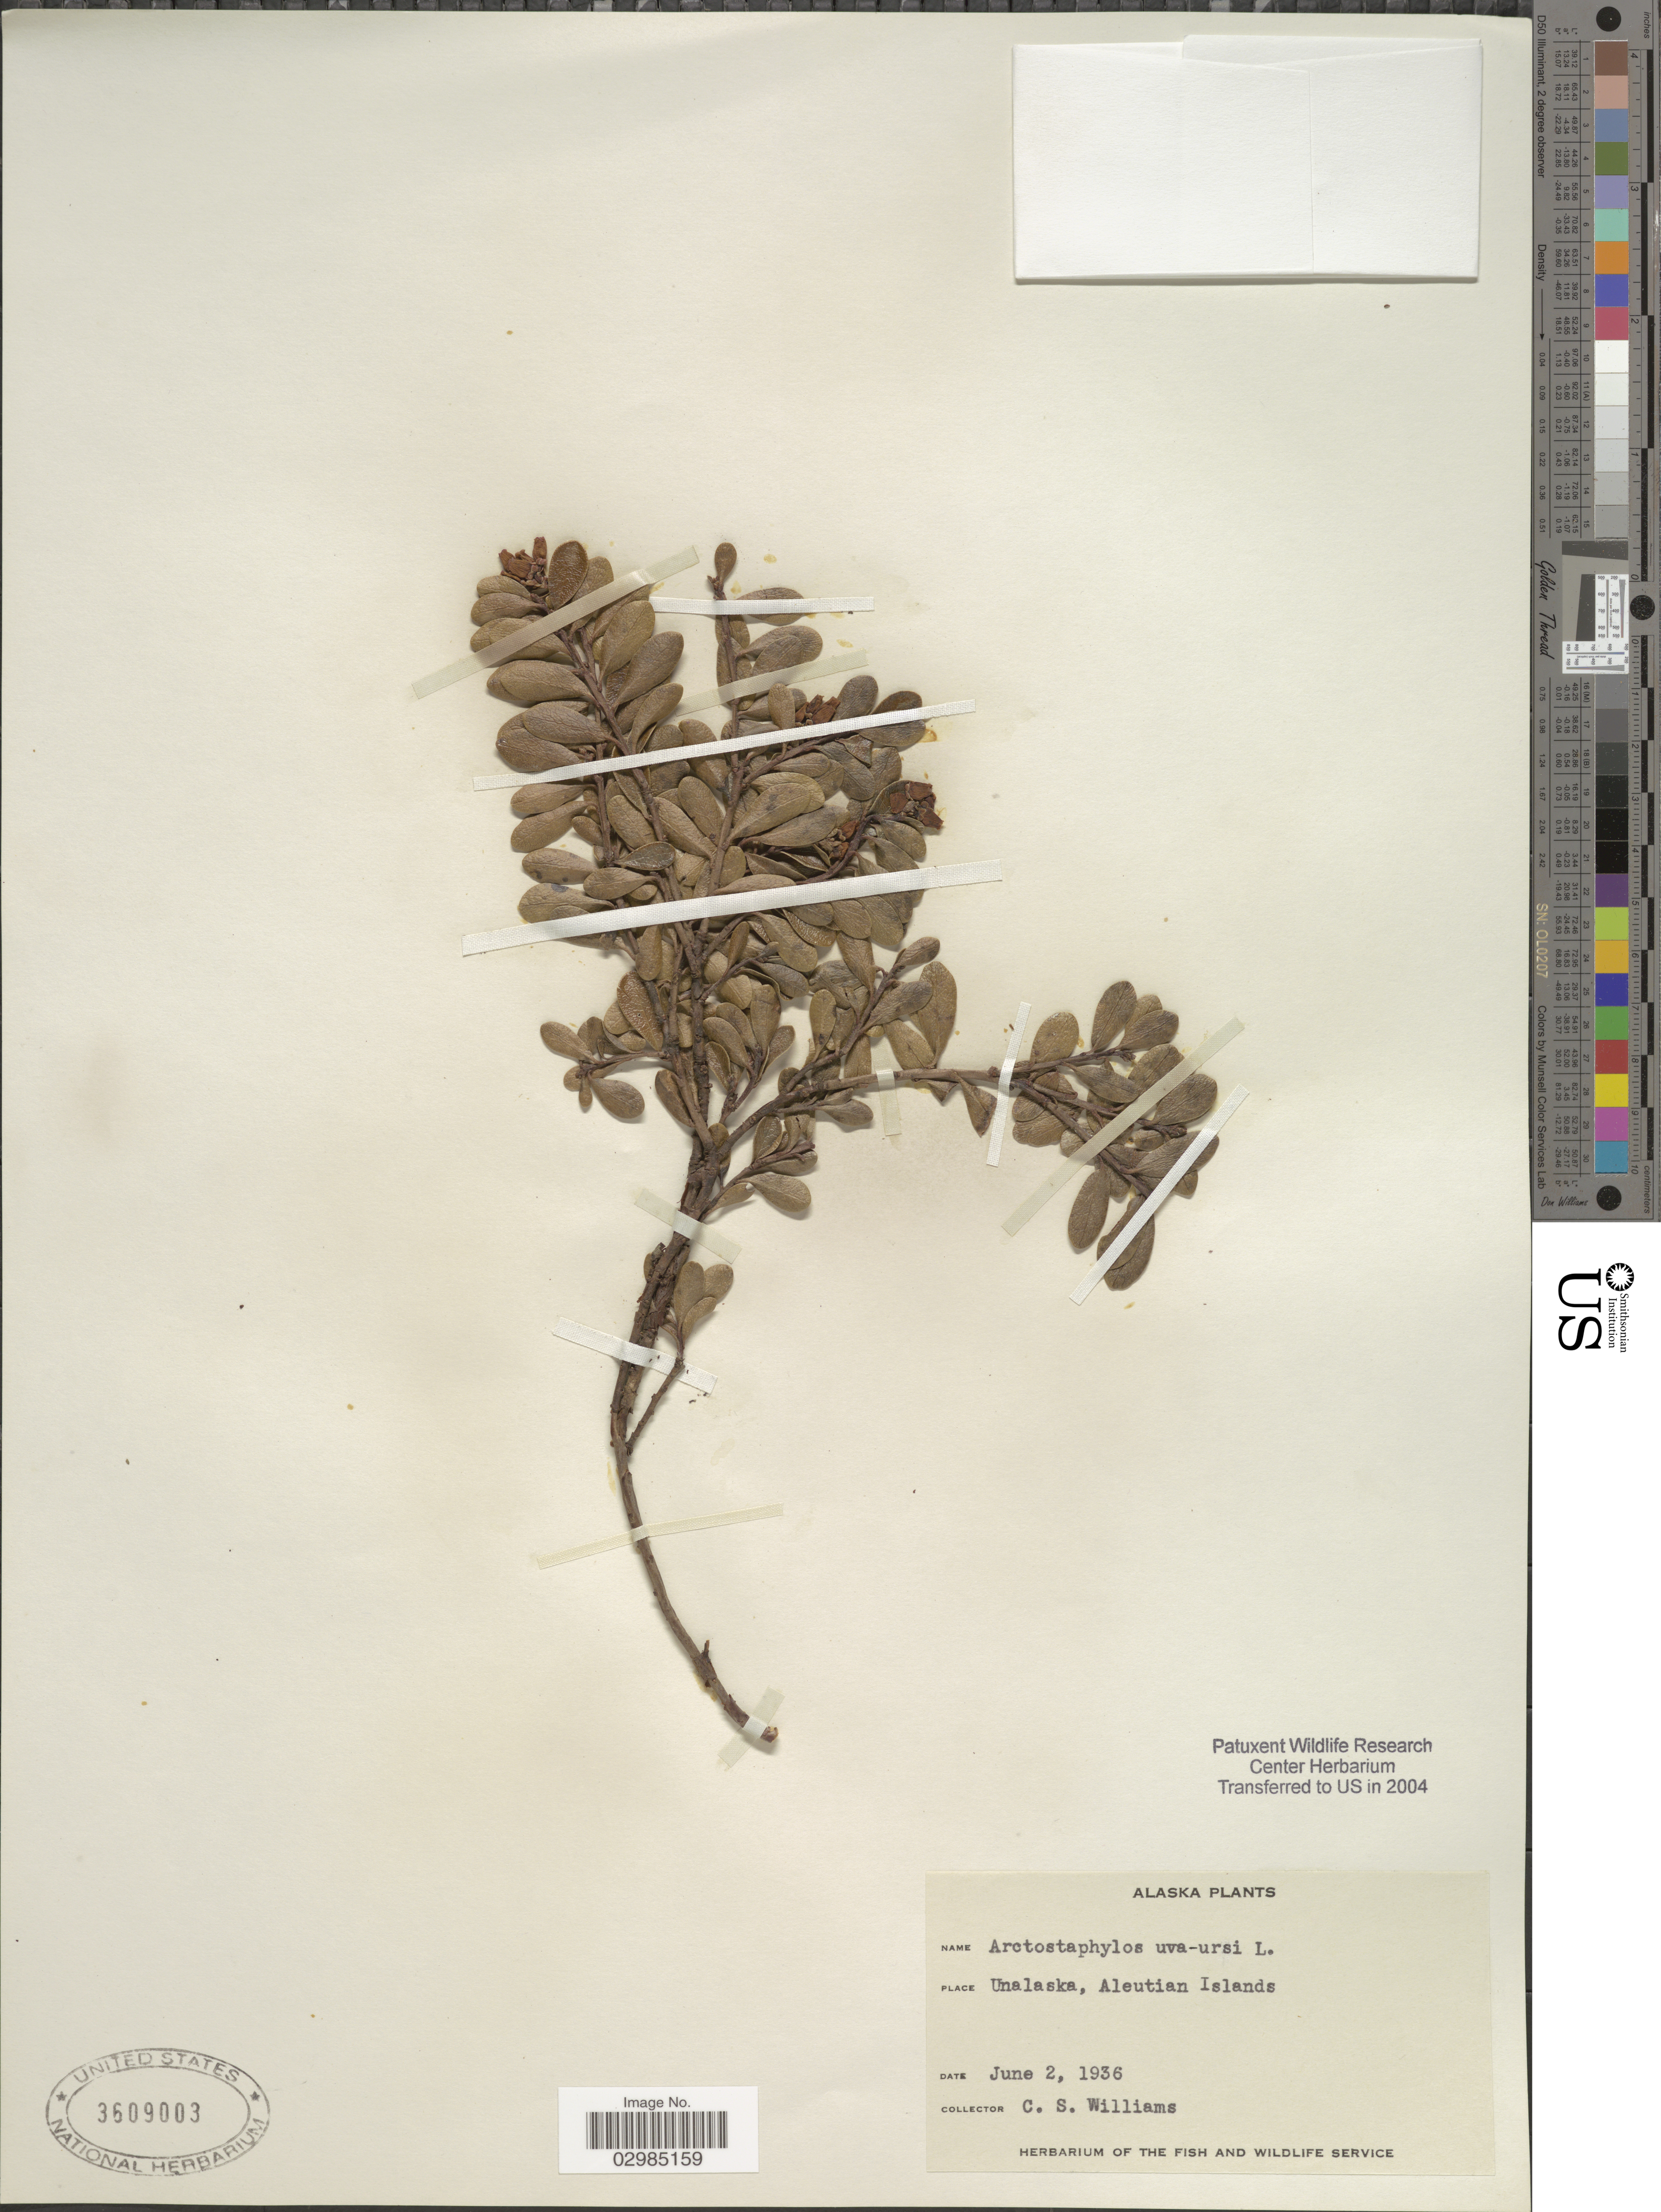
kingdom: Plantae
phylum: Tracheophyta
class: Magnoliopsida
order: Ericales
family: Ericaceae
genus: Arctostaphylos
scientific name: Arctostaphylos uva-ursi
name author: (L.) Spreng.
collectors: C. Williams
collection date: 1936-06-02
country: United States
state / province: Alaska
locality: Unalaska, Aleutian Islands.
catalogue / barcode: US 3609003